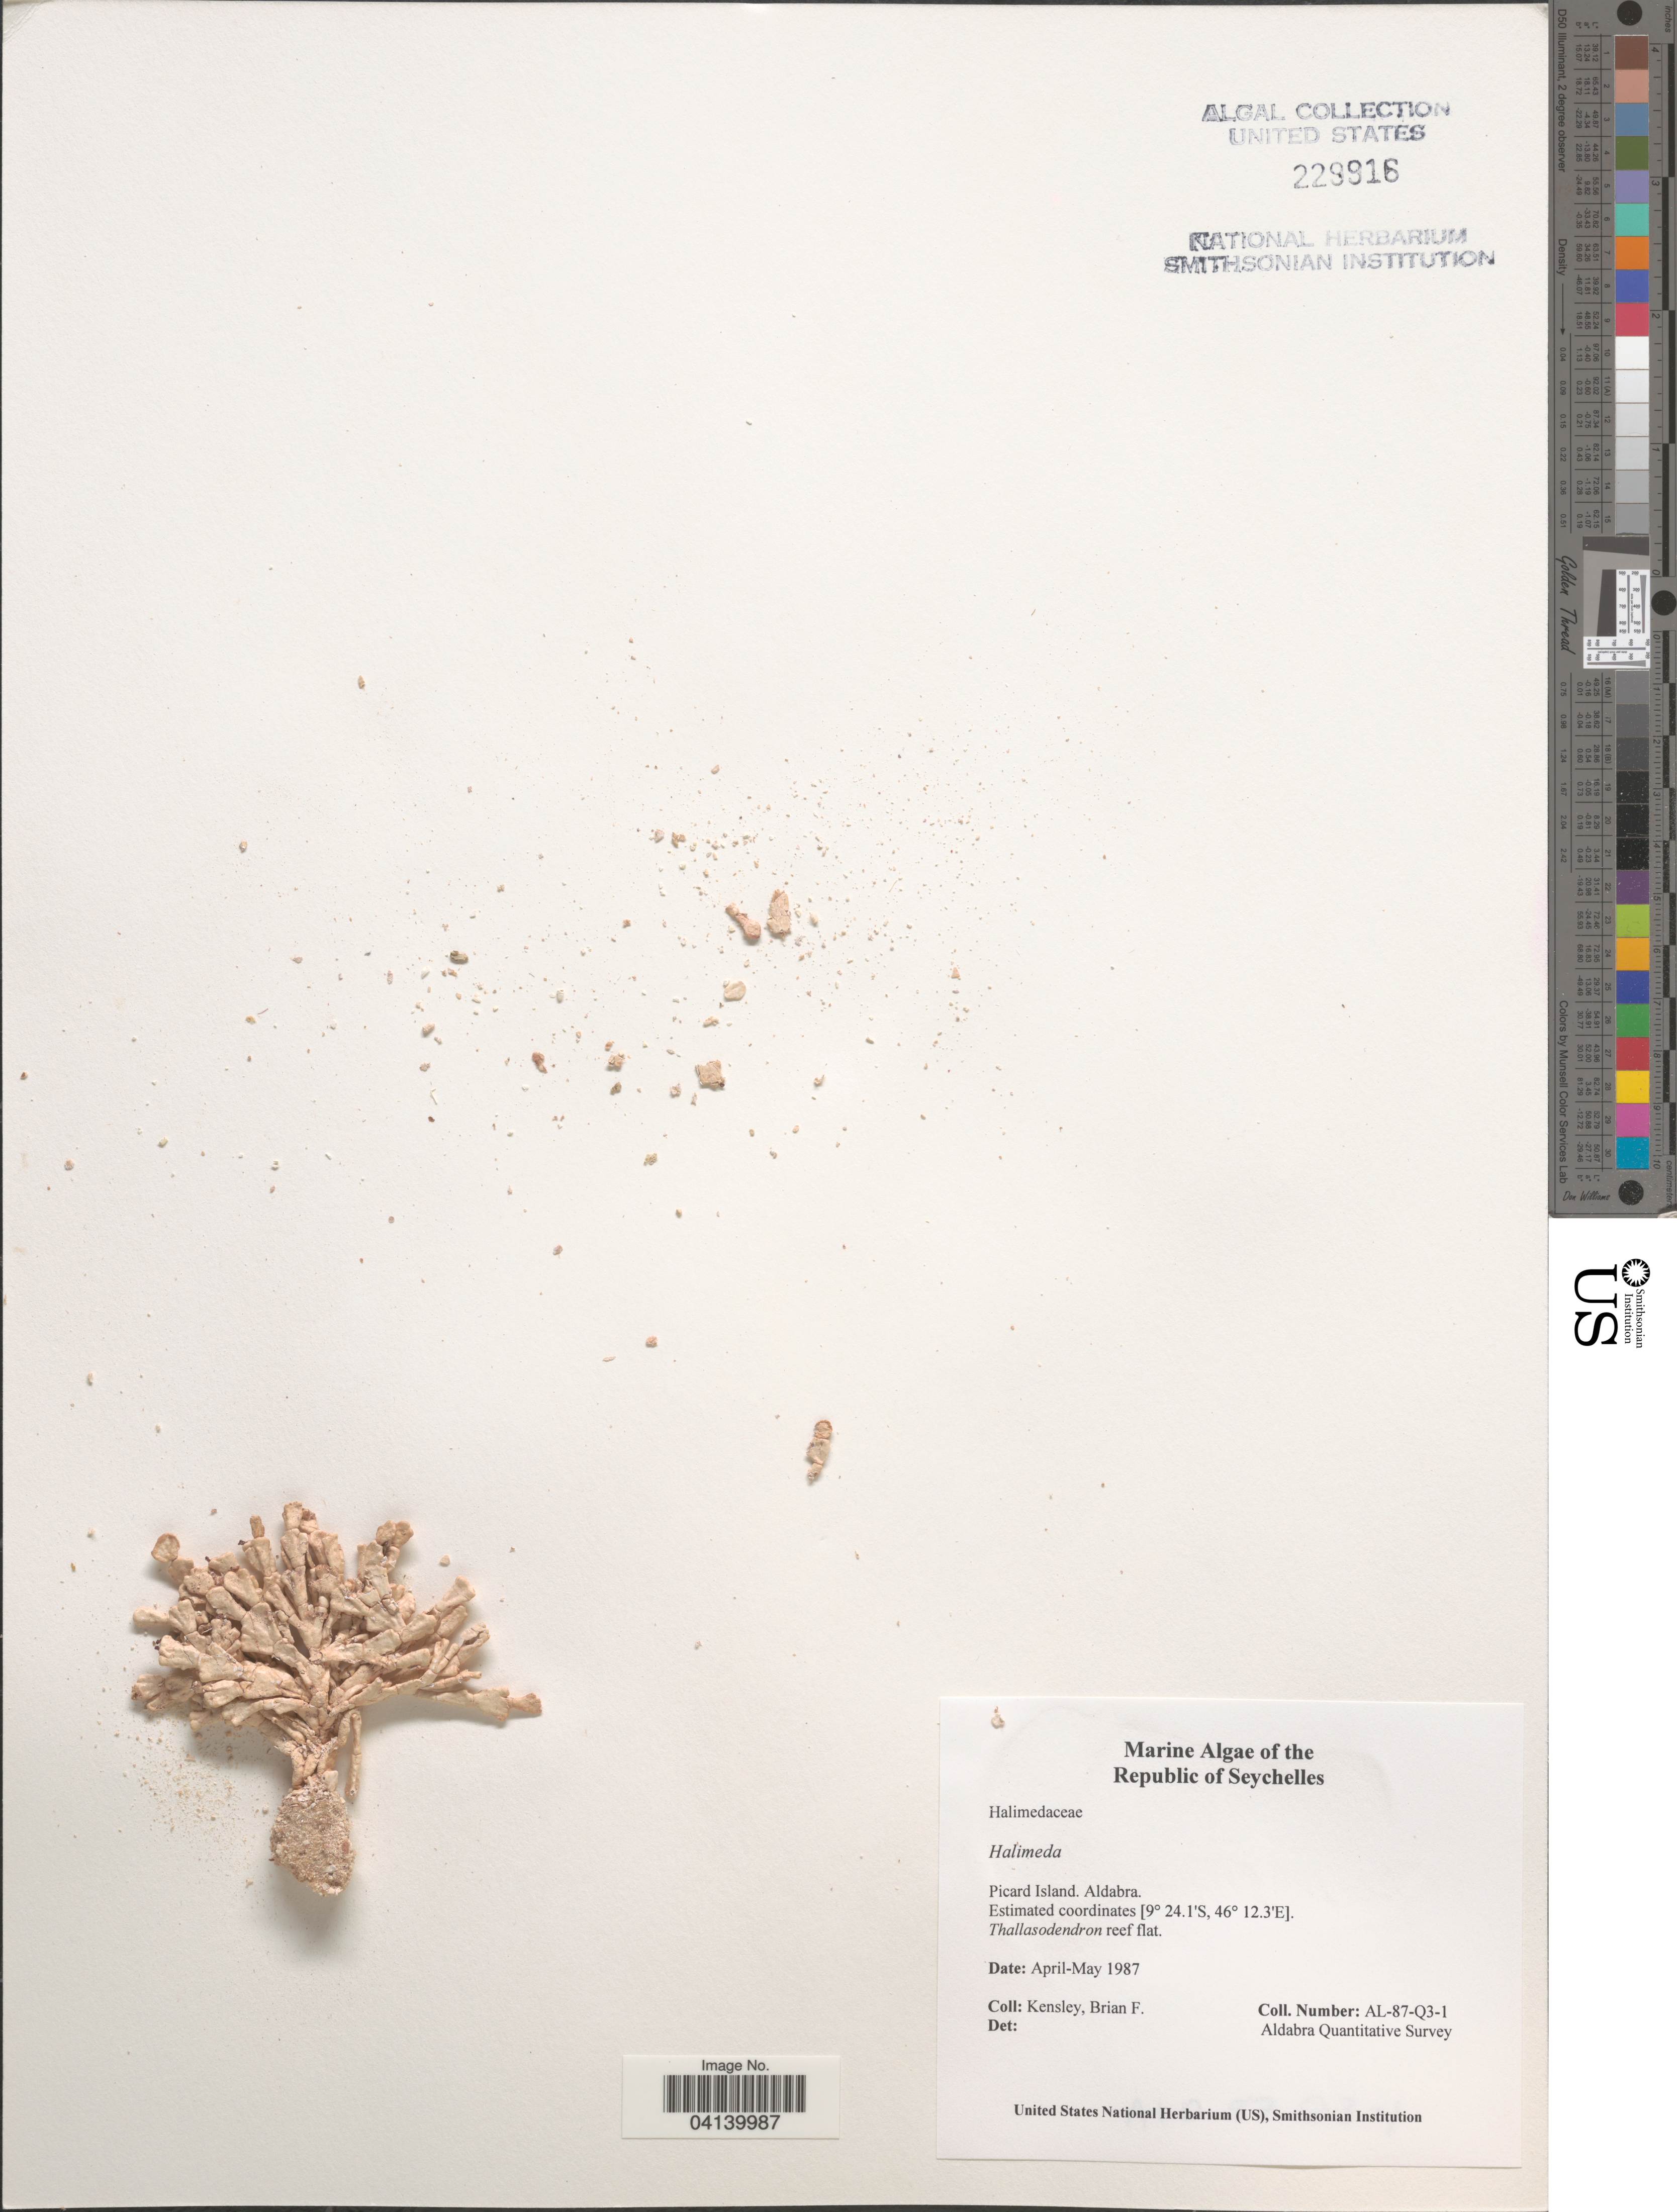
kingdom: Plantae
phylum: Chlorophyta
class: Ulvophyceae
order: Bryopsidales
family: Halimedaceae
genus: Halimeda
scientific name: Halimeda sp.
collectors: B. Kensley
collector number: AL-87-Q3-1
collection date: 1987-04/1987-05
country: Seychelles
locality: Republic of Seychelles. Picard Island. Aldabra. Aldabra Quantitative Survey.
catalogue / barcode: US 229916